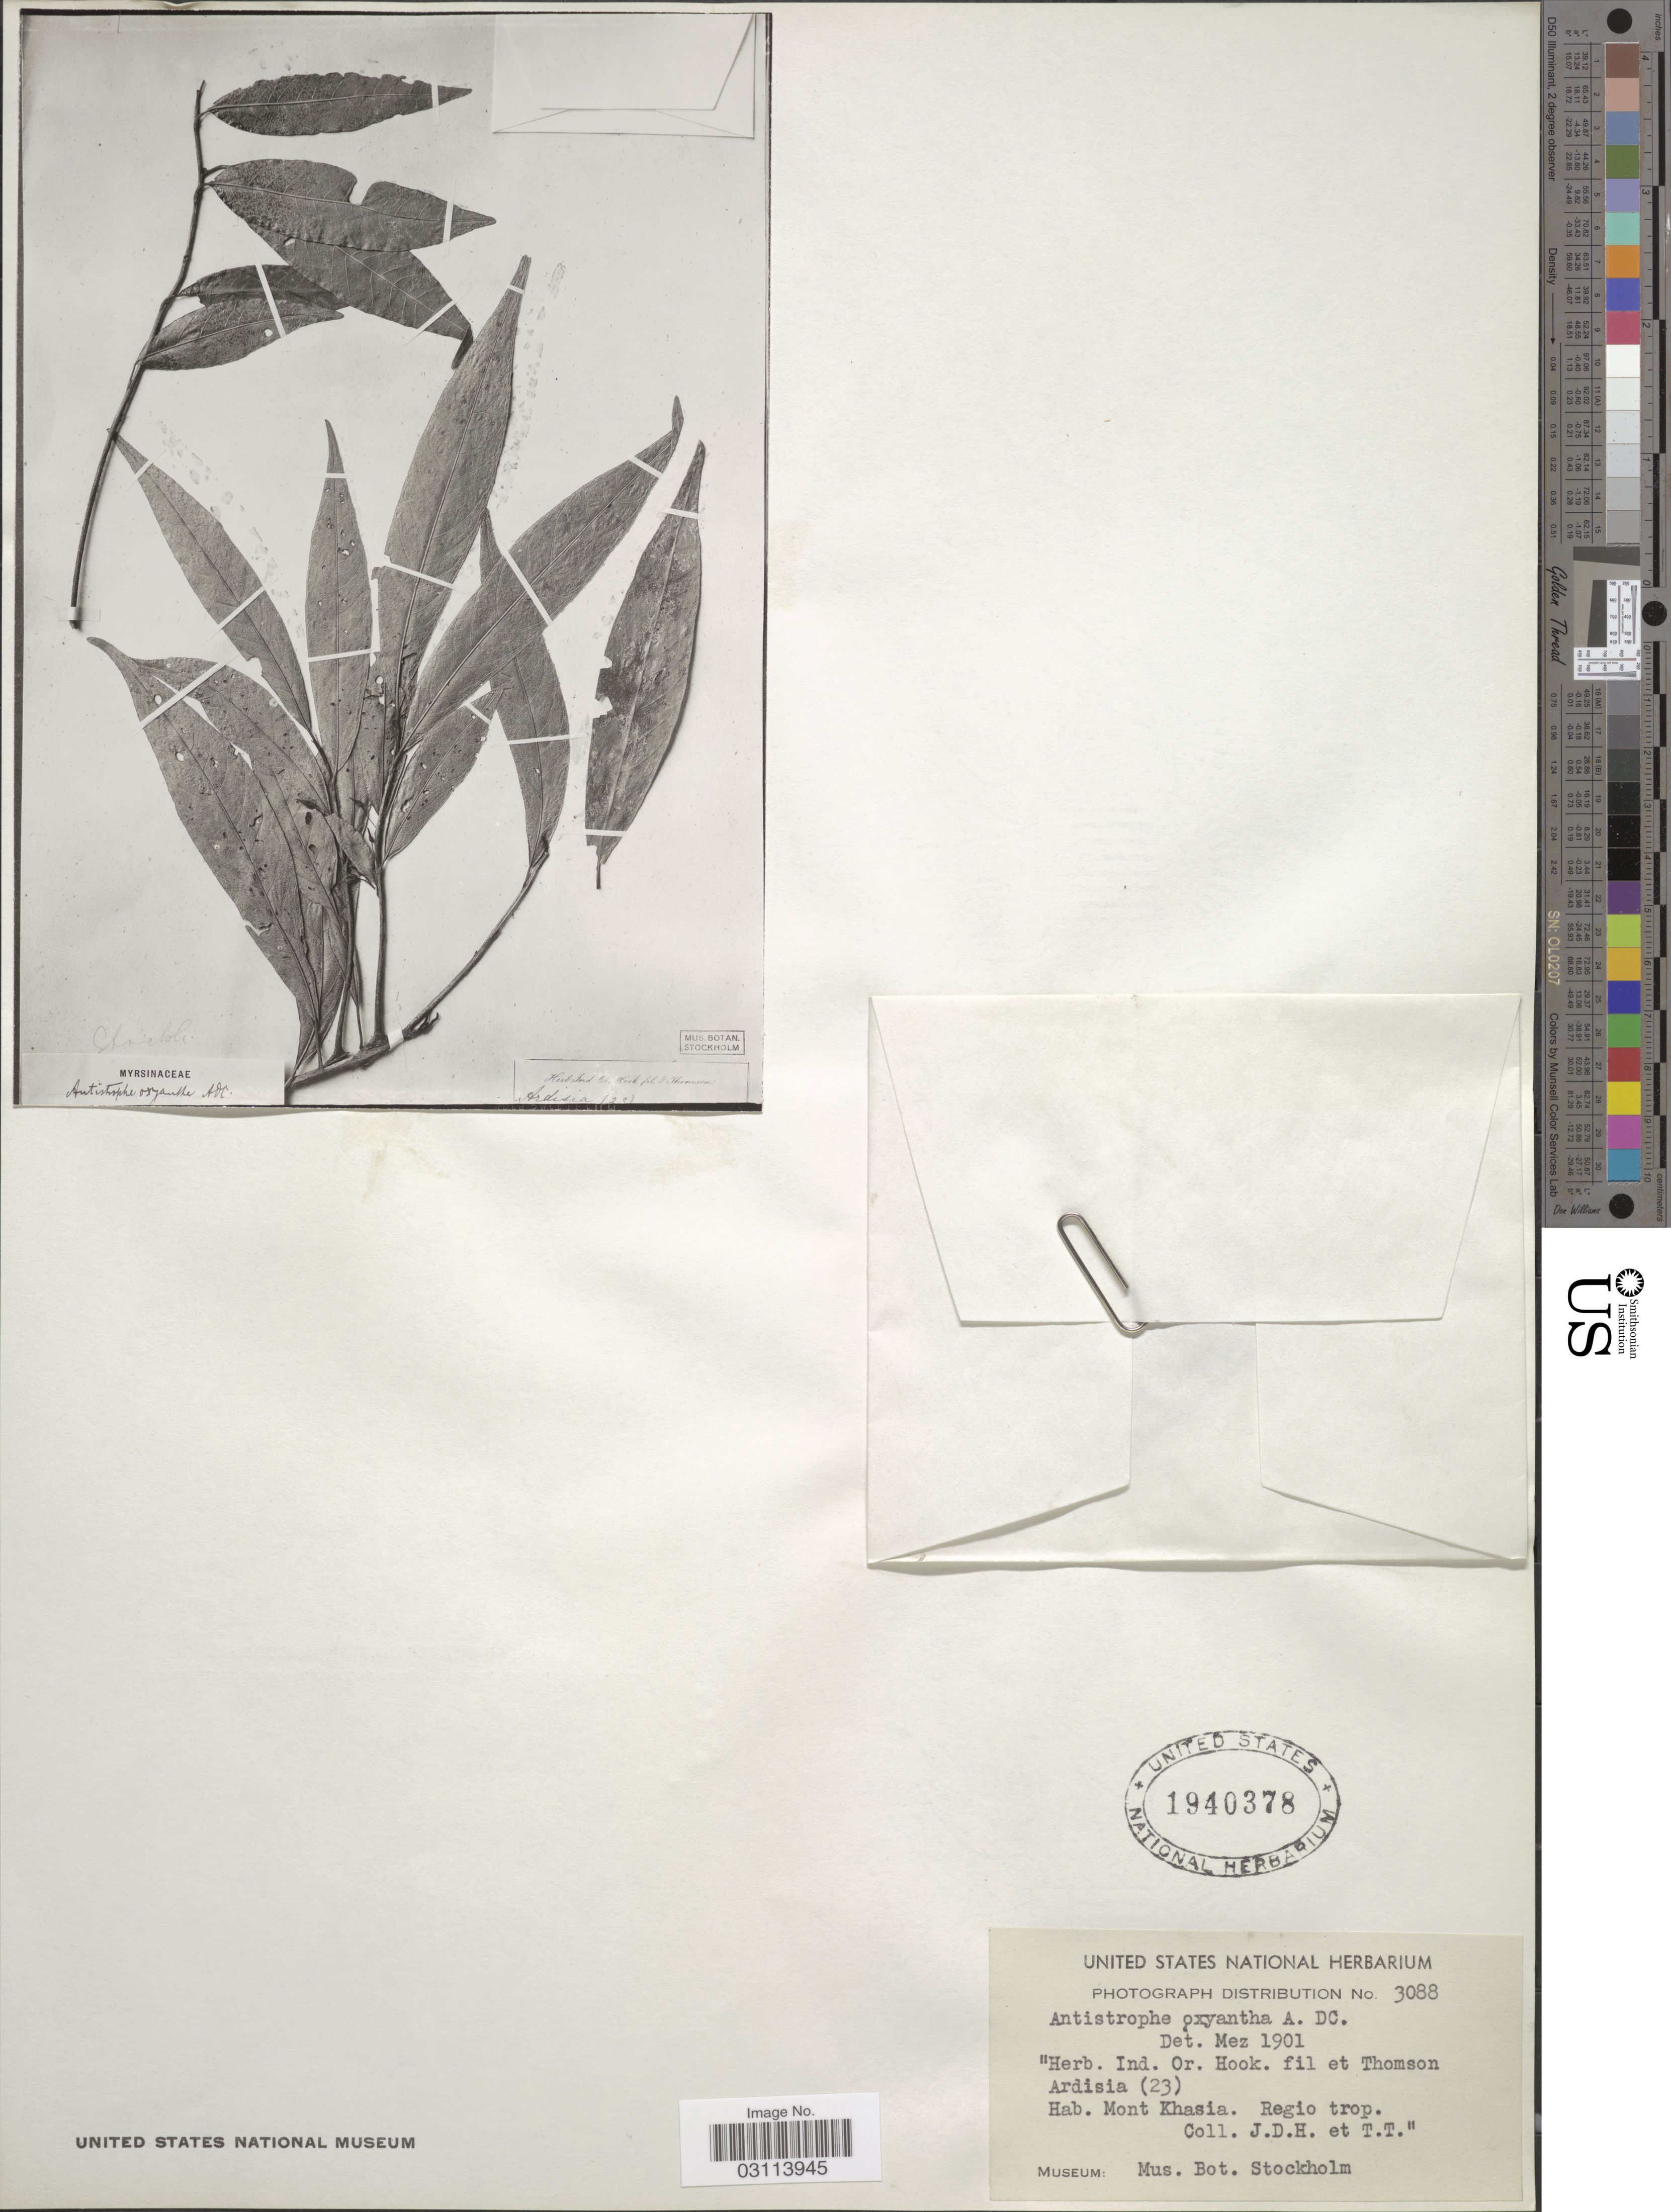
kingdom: Plantae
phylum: Tracheophyta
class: Magnoliopsida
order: Ericales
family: Primulaceae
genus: Antistrophe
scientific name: Antistrophe oxyantha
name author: (A. DC.) A. DC.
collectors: J. D. Hooker & T. Thomson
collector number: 23?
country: India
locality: Mont Khasia. Regio trop.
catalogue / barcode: US 1940378